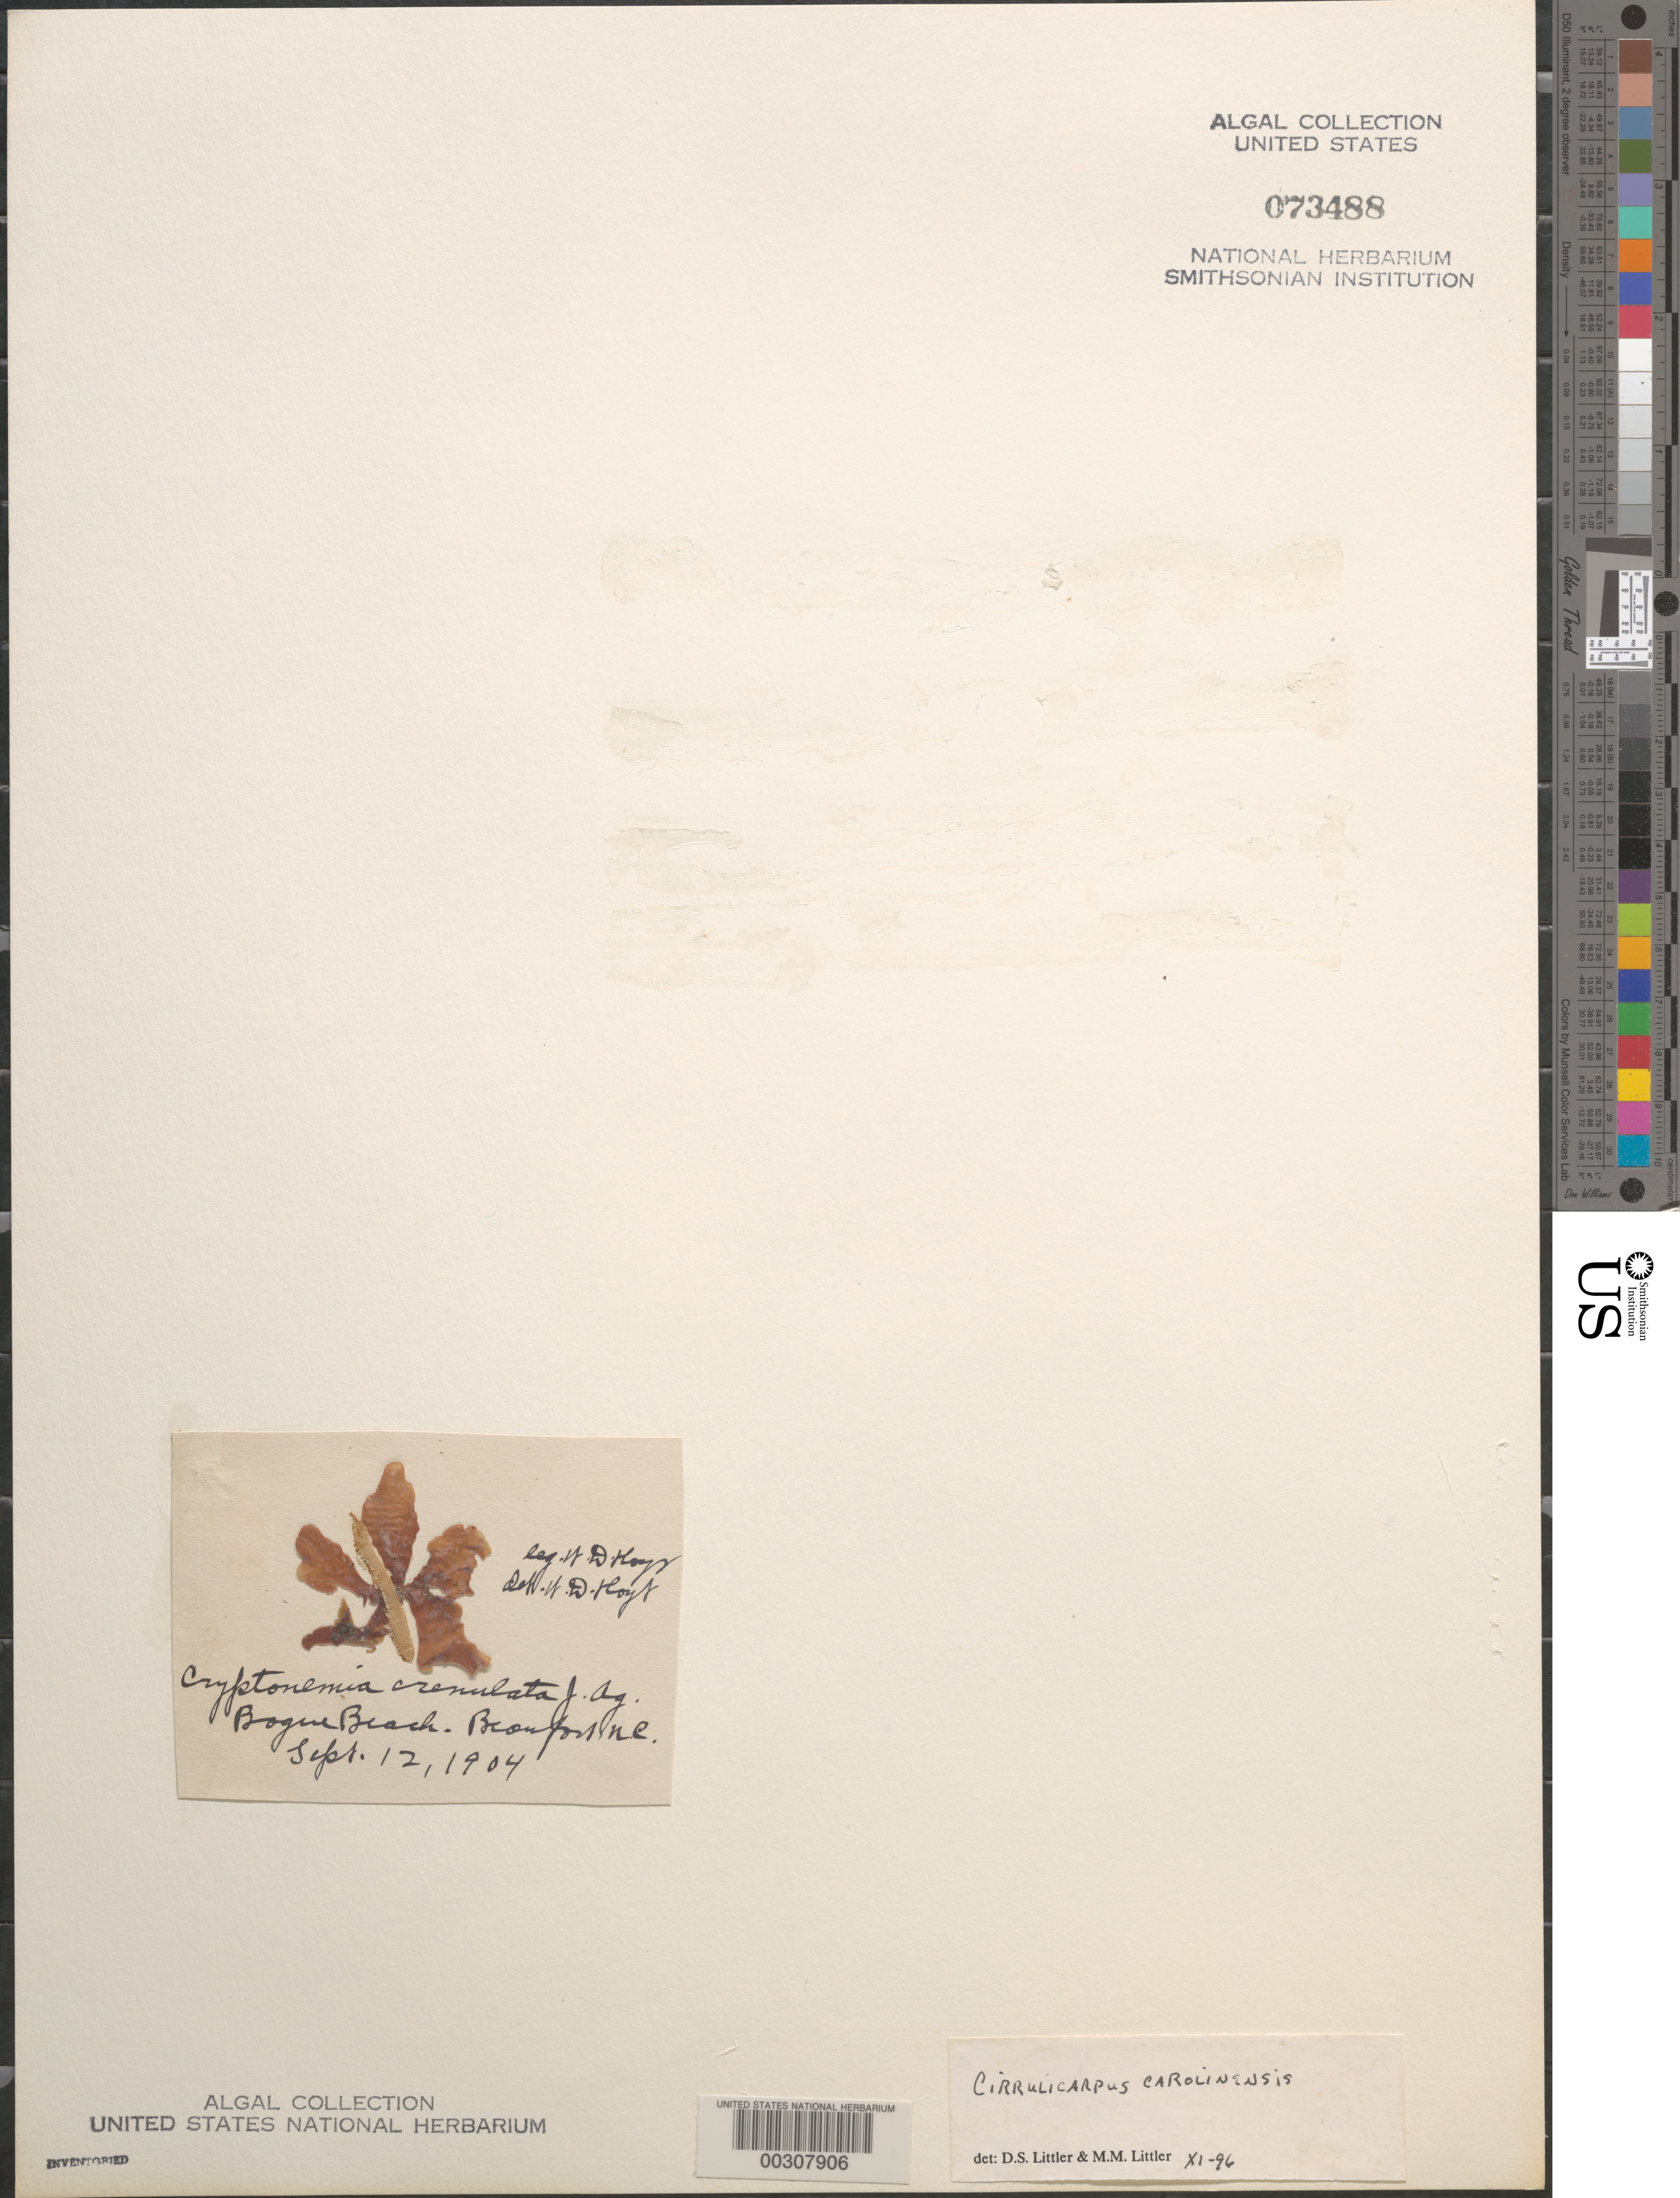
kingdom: Plantae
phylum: Rhodophyta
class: Florideophyceae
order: Gigartinales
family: Kallymeniaceae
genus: Cirrulicarpus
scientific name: Cirrulicarpus carolinensis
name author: G.I. Hansen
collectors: W. D. Hoyt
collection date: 1904-09-12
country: United States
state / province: North Carolina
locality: Bogue Beach-Beaufort.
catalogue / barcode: US 73488